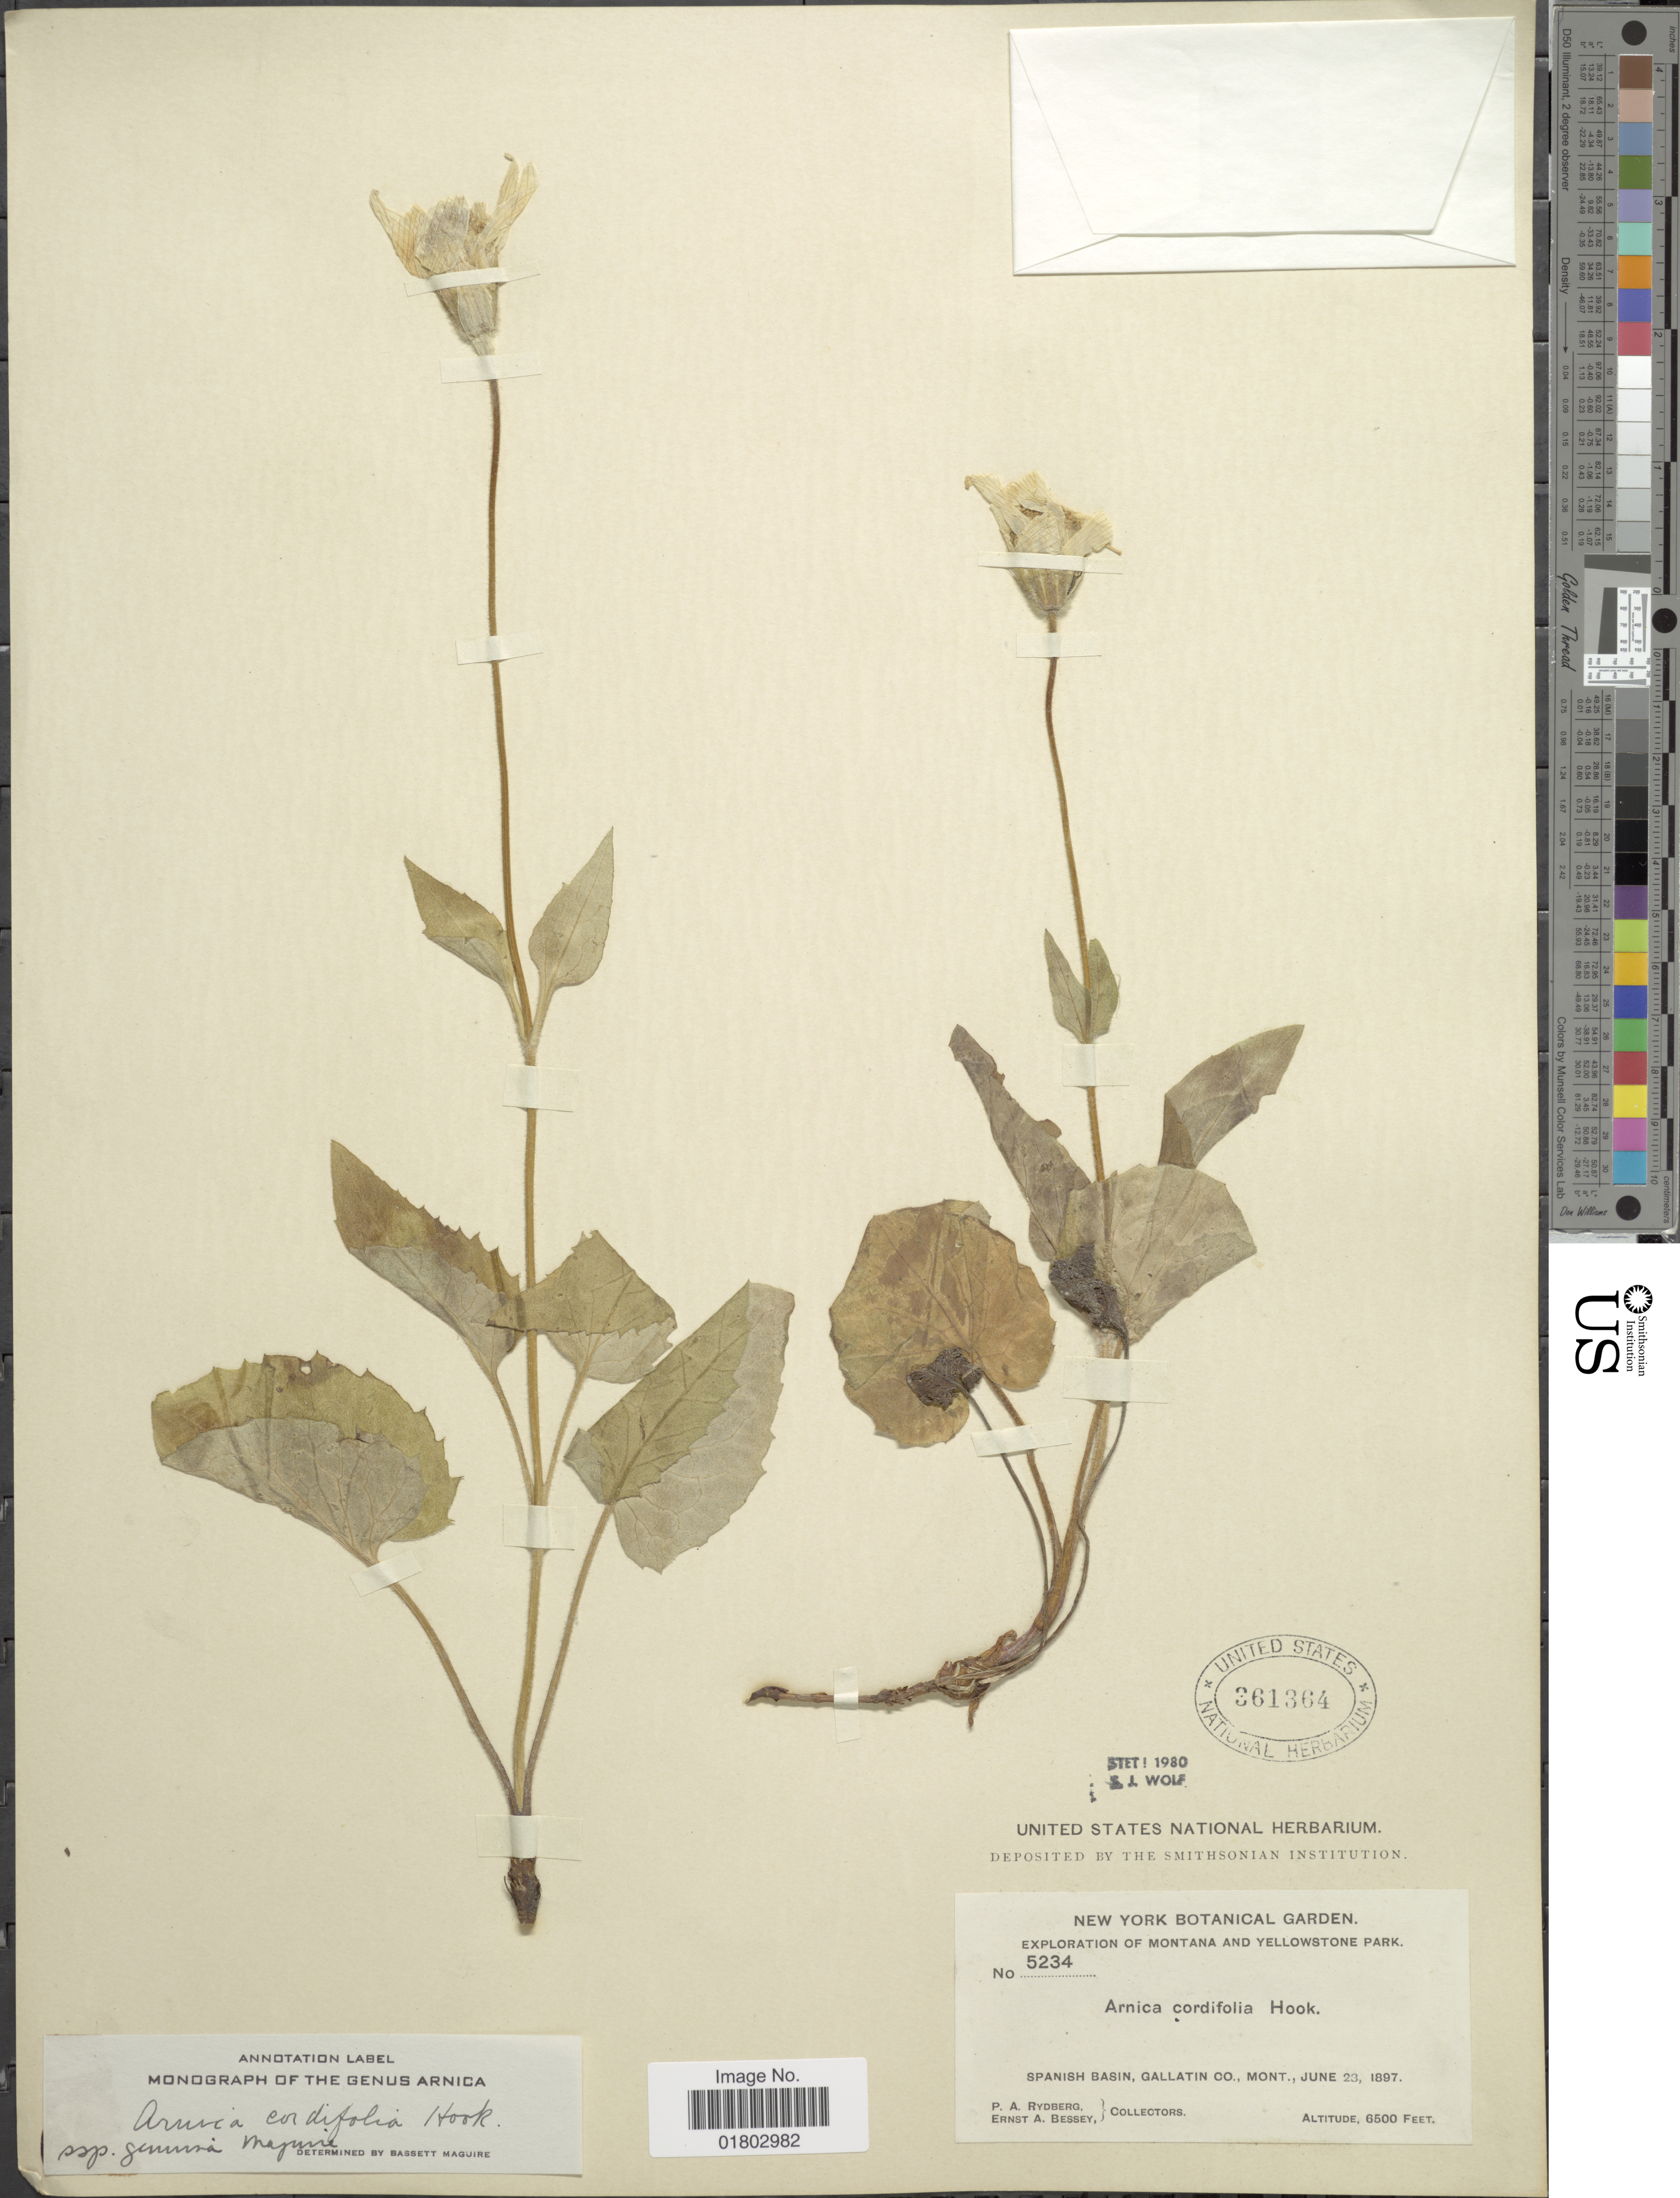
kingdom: Plantae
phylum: Tracheophyta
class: Magnoliopsida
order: Asterales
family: Asteraceae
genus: Arnica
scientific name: Arnica cordifolia subsp. genuina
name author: Maguire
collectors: P. A. Rydberg & E. A. Bessey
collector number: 5234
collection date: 1897-06-23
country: United States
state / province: Montana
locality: Montana and Yellowstone Park, Spanish Basin, Gallatin Co., Mont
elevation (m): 1981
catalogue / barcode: US 361364